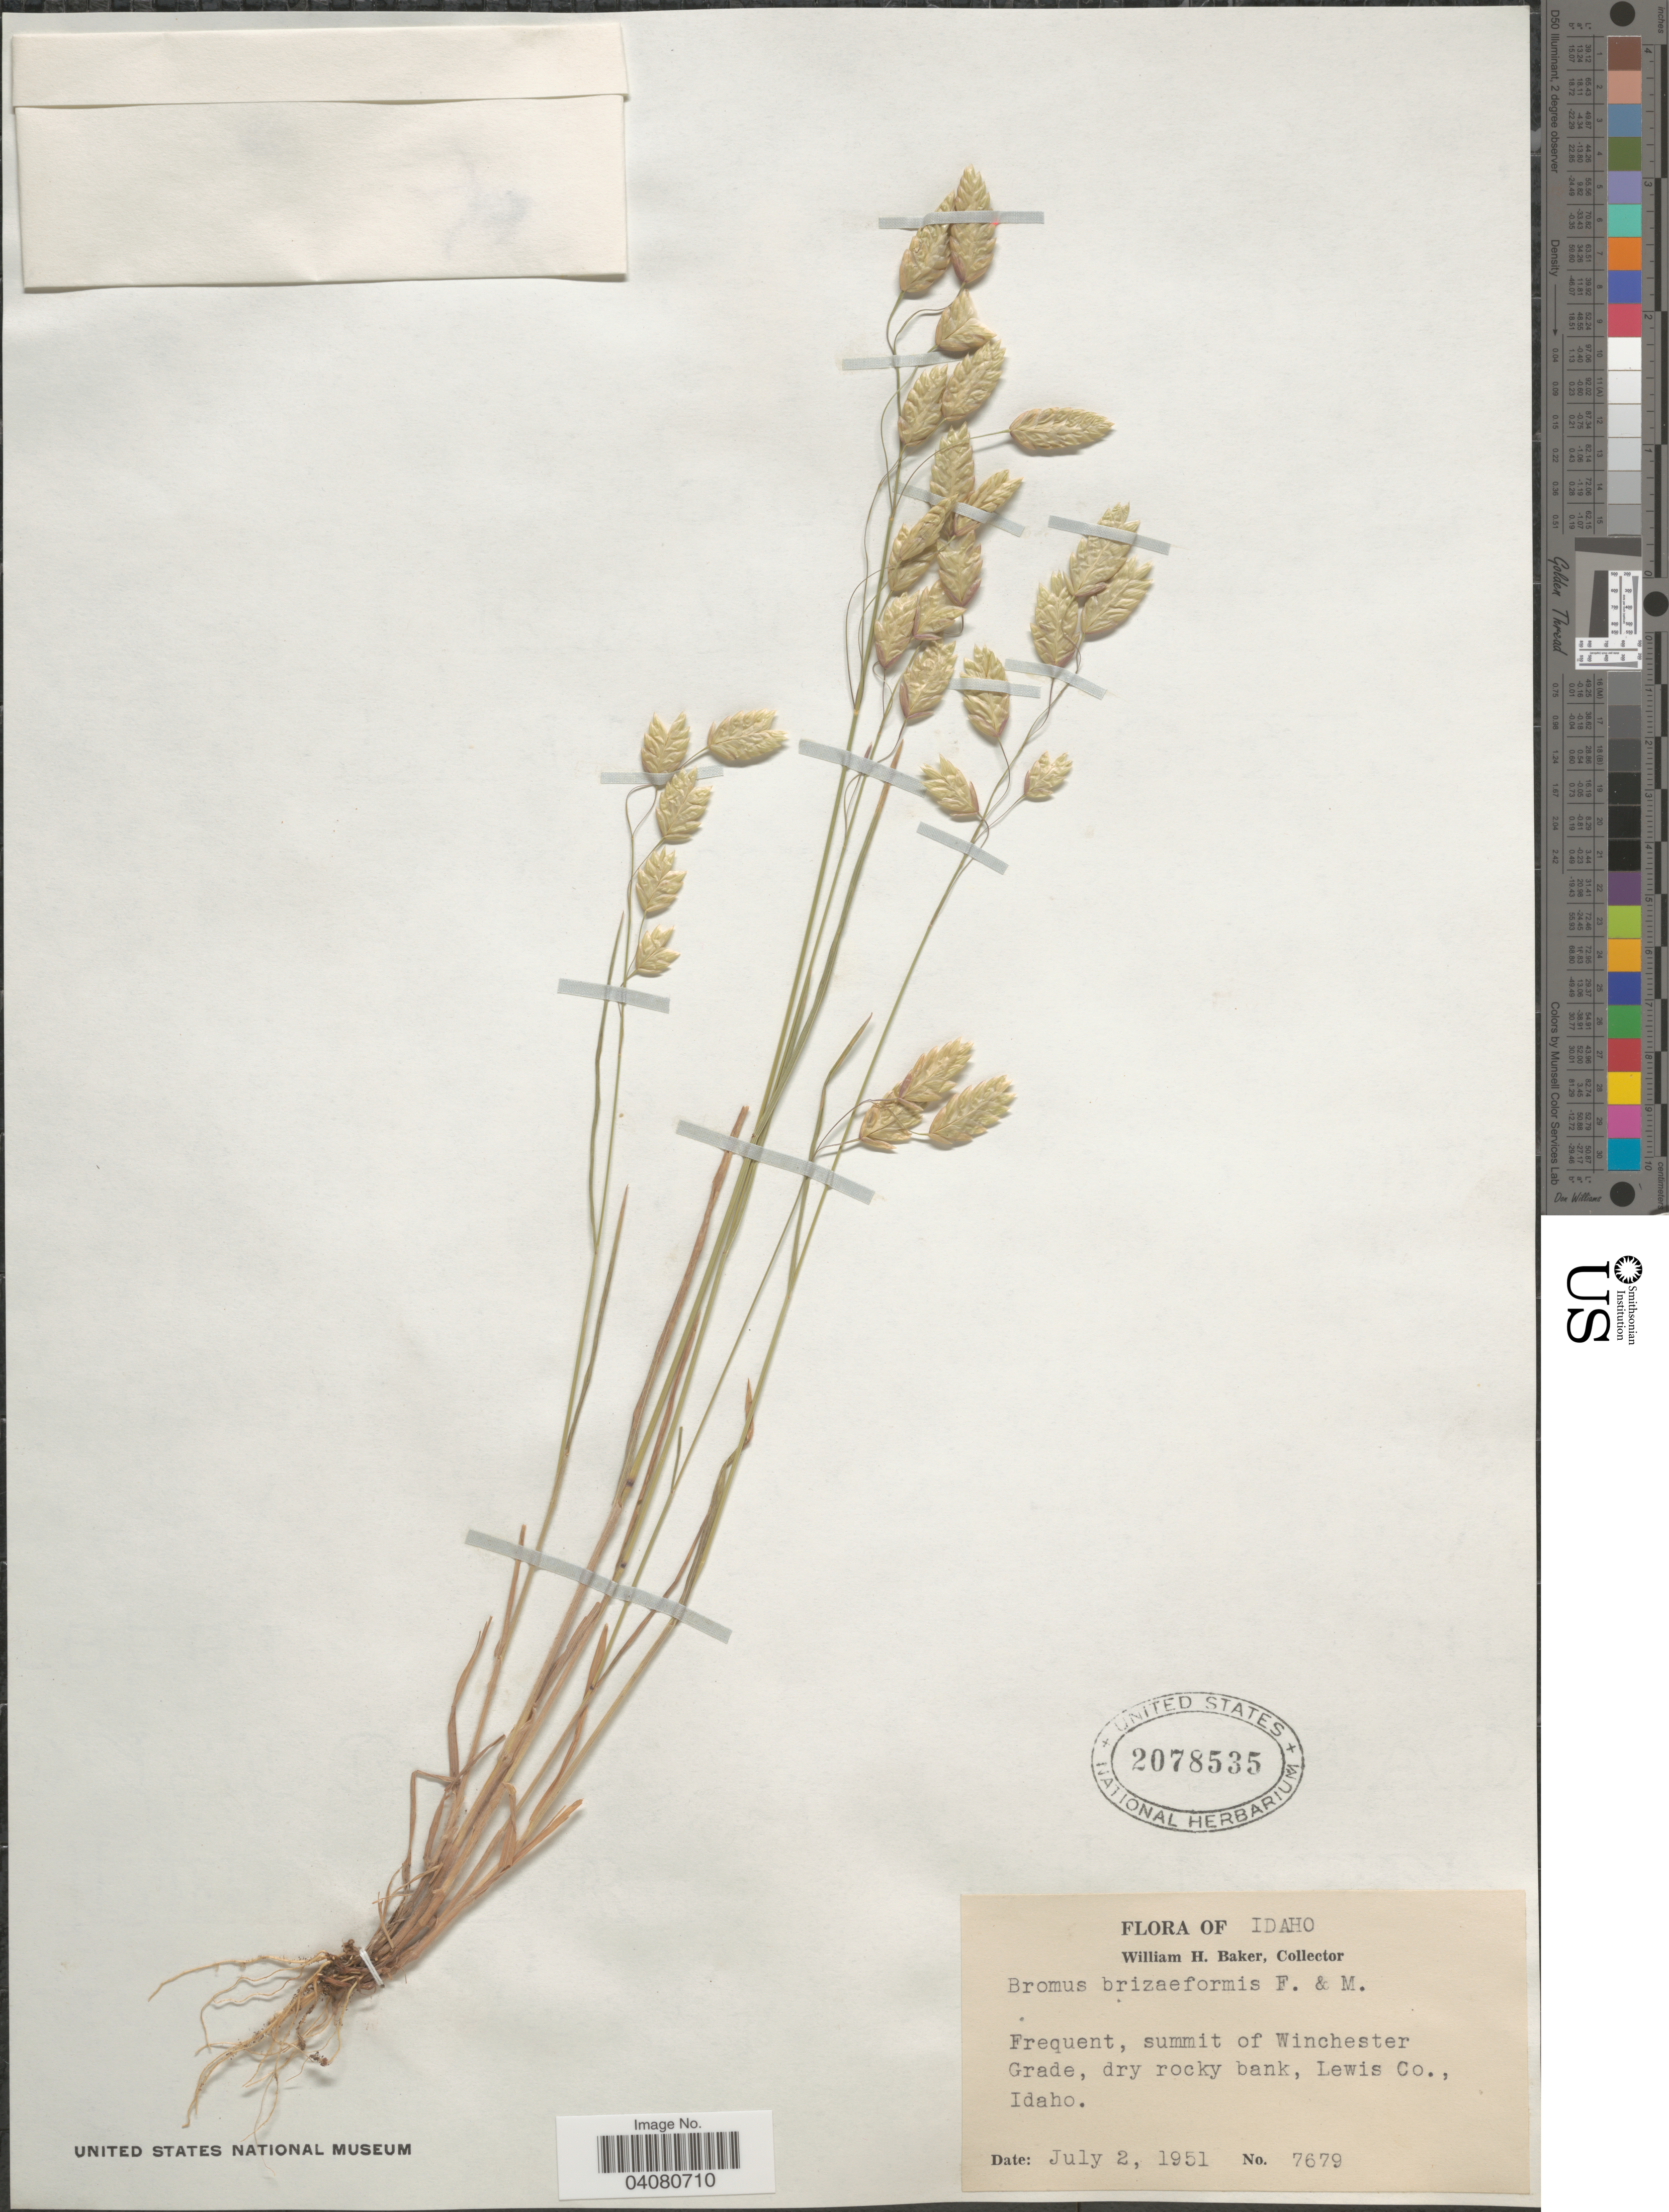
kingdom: Plantae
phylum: Tracheophyta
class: Liliopsida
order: Poales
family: Poaceae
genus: Bromus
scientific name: Bromus briziformis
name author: Fisch. & C.A. Mey.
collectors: W. H. Baker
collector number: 7679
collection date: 1951-07-02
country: United States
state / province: Idaho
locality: Frequent, summit of Winchester Grade, dry rocky bank, Lewis Co.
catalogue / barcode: US 2078535